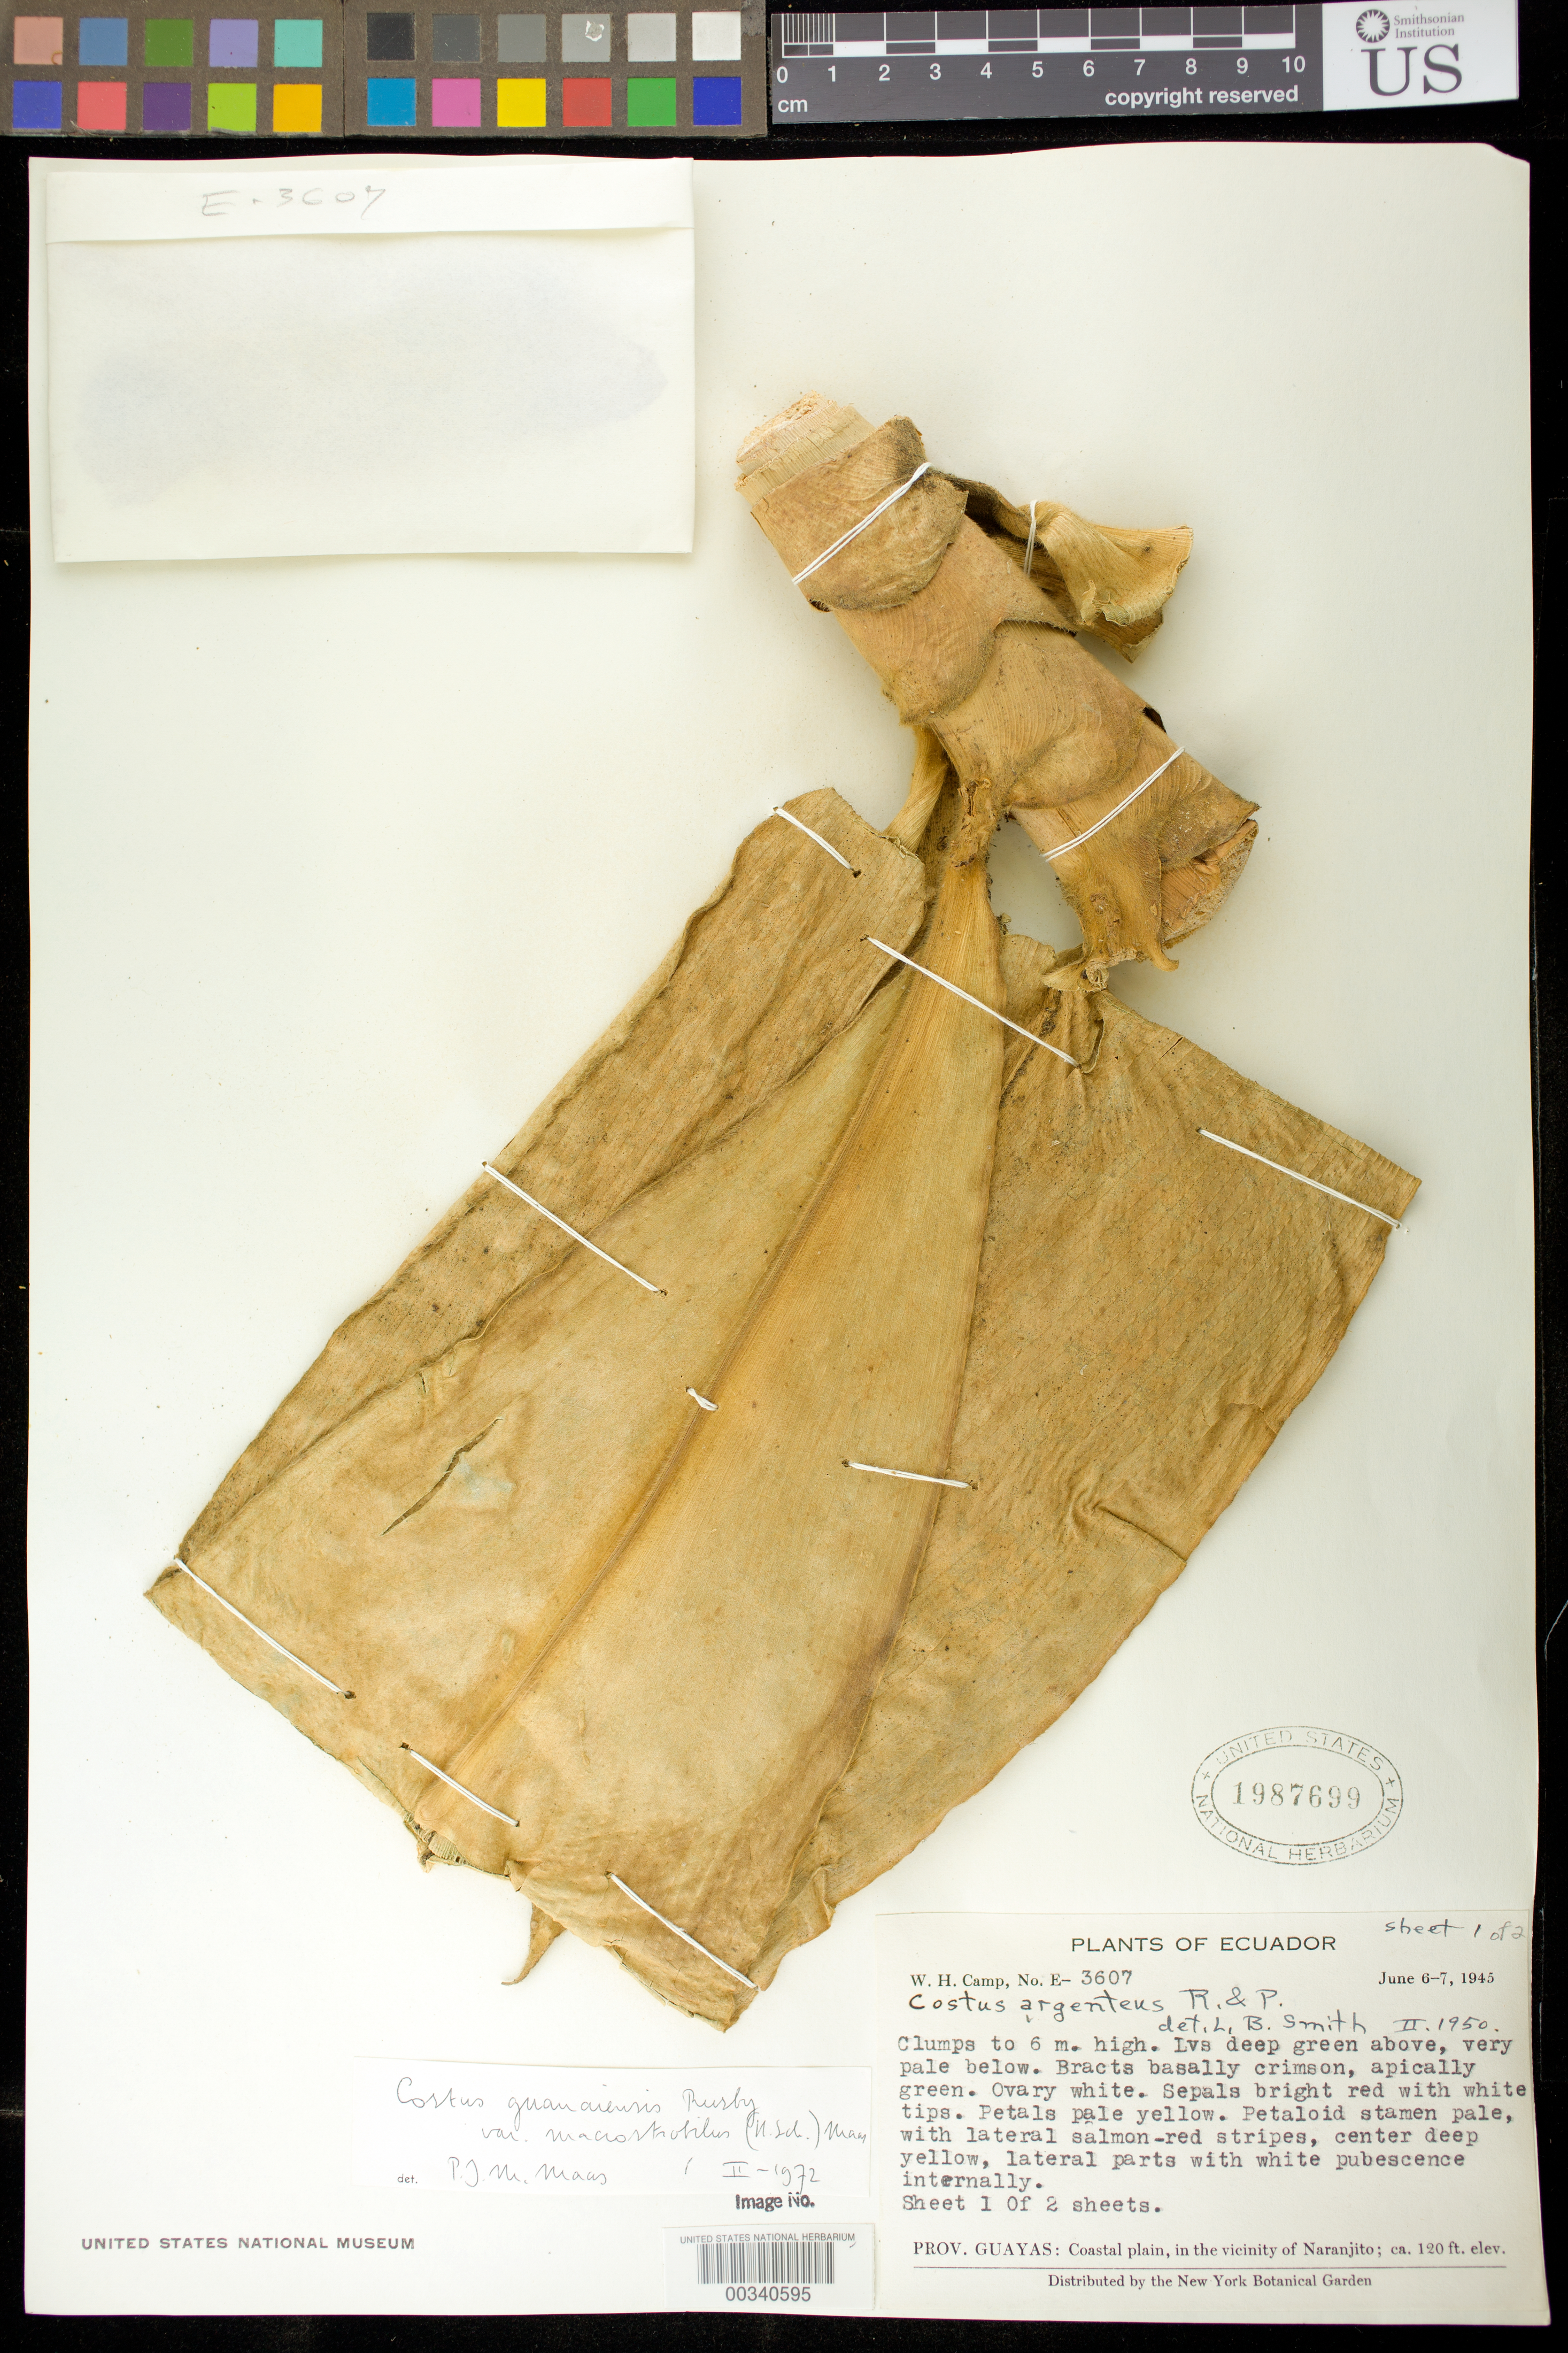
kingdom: Plantae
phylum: Tracheophyta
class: Liliopsida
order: Zingiberales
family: Costaceae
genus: Costus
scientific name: Costus guanaiensis var. macrostrobilis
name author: (K. Schum.) Maas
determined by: Maas, Paul J. M.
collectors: W. H. Camp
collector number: E-3607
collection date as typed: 06 Jun 1945 to 07 Jun 1945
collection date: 1945-06-06/1945-06-07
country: Ecuador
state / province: Guayas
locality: Coastal plain, in vicinity of Naranjito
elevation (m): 37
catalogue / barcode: US 1987699